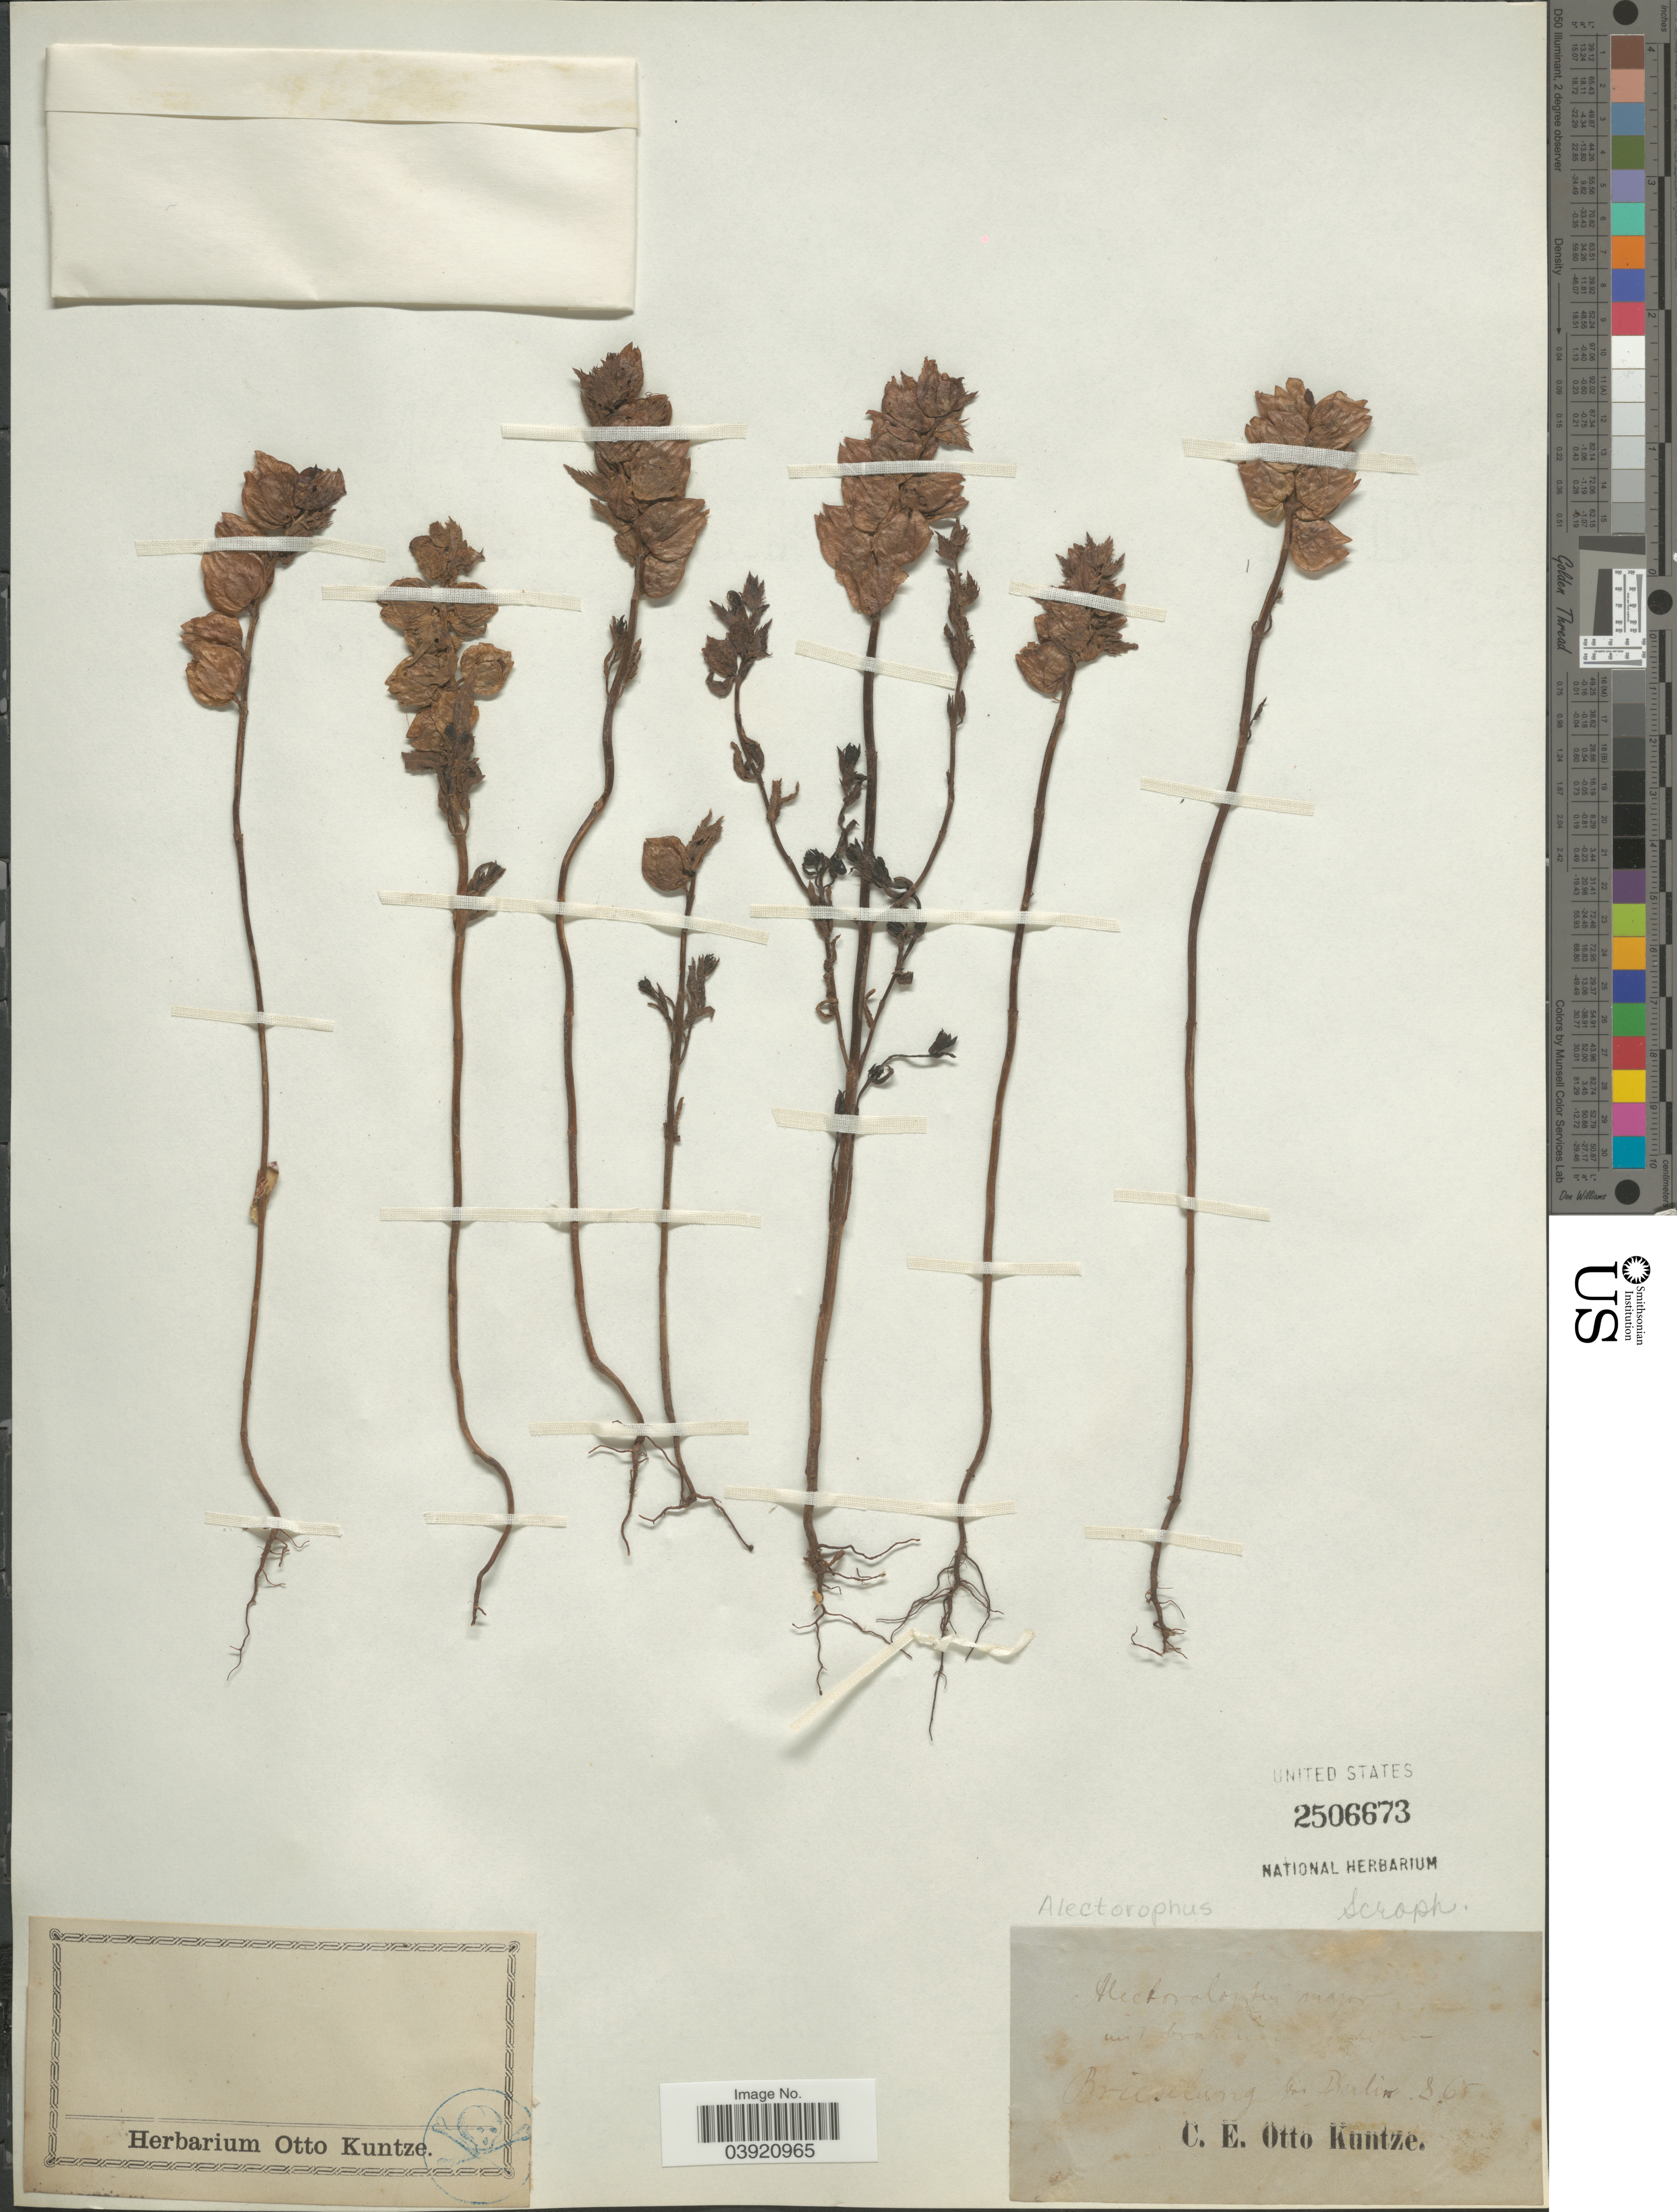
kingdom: Plantae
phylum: Tracheophyta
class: Magnoliopsida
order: Lamiales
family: Orobanchaceae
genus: Rhinanthus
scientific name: Rhinanthus major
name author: L.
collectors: C.E.O. Kuntze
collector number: S65*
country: Germany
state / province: Berlin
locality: Brieselang bai Berlin.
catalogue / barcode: US 2506673